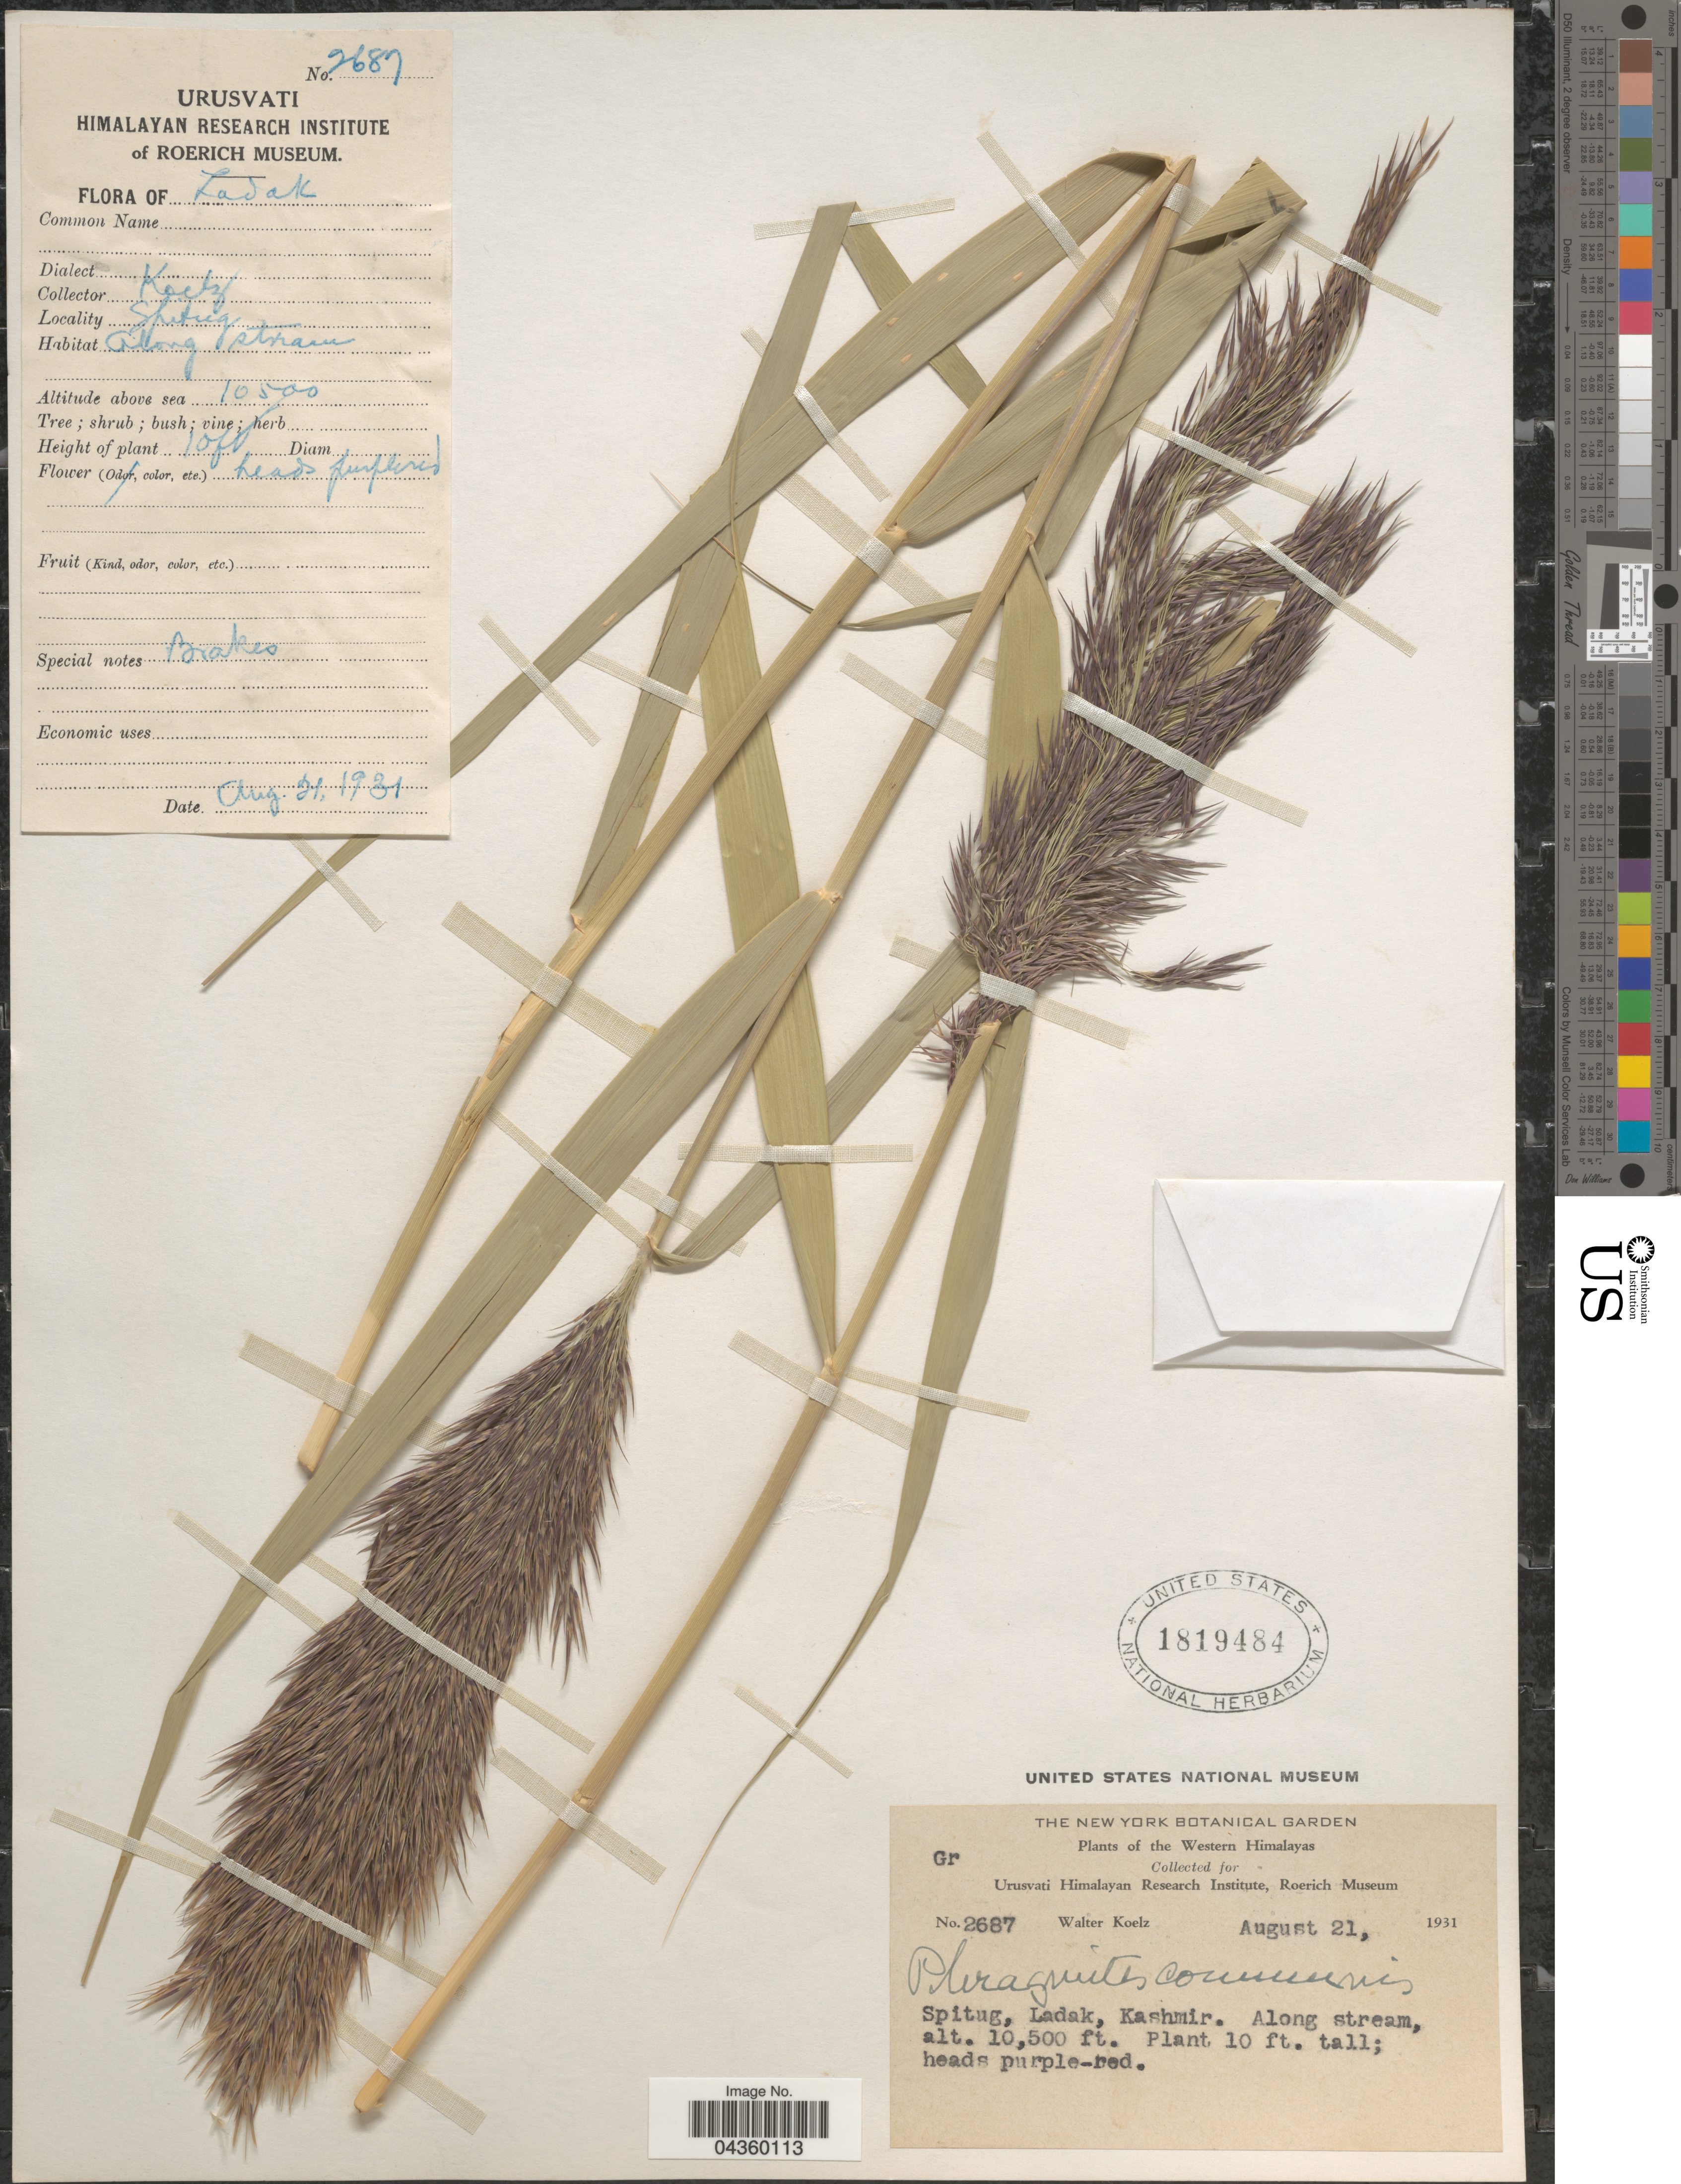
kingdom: Plantae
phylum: Tracheophyta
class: Liliopsida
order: Poales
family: Poaceae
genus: Phragmites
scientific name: Phragmites australis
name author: (Cav.) Trin. ex Steud.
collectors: W. N. Koelz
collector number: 2687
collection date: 1931-08-21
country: India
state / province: Ladakh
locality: Western Himalayas. Spitug, Ladak, Kashmir.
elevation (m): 3200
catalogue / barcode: US 1819484